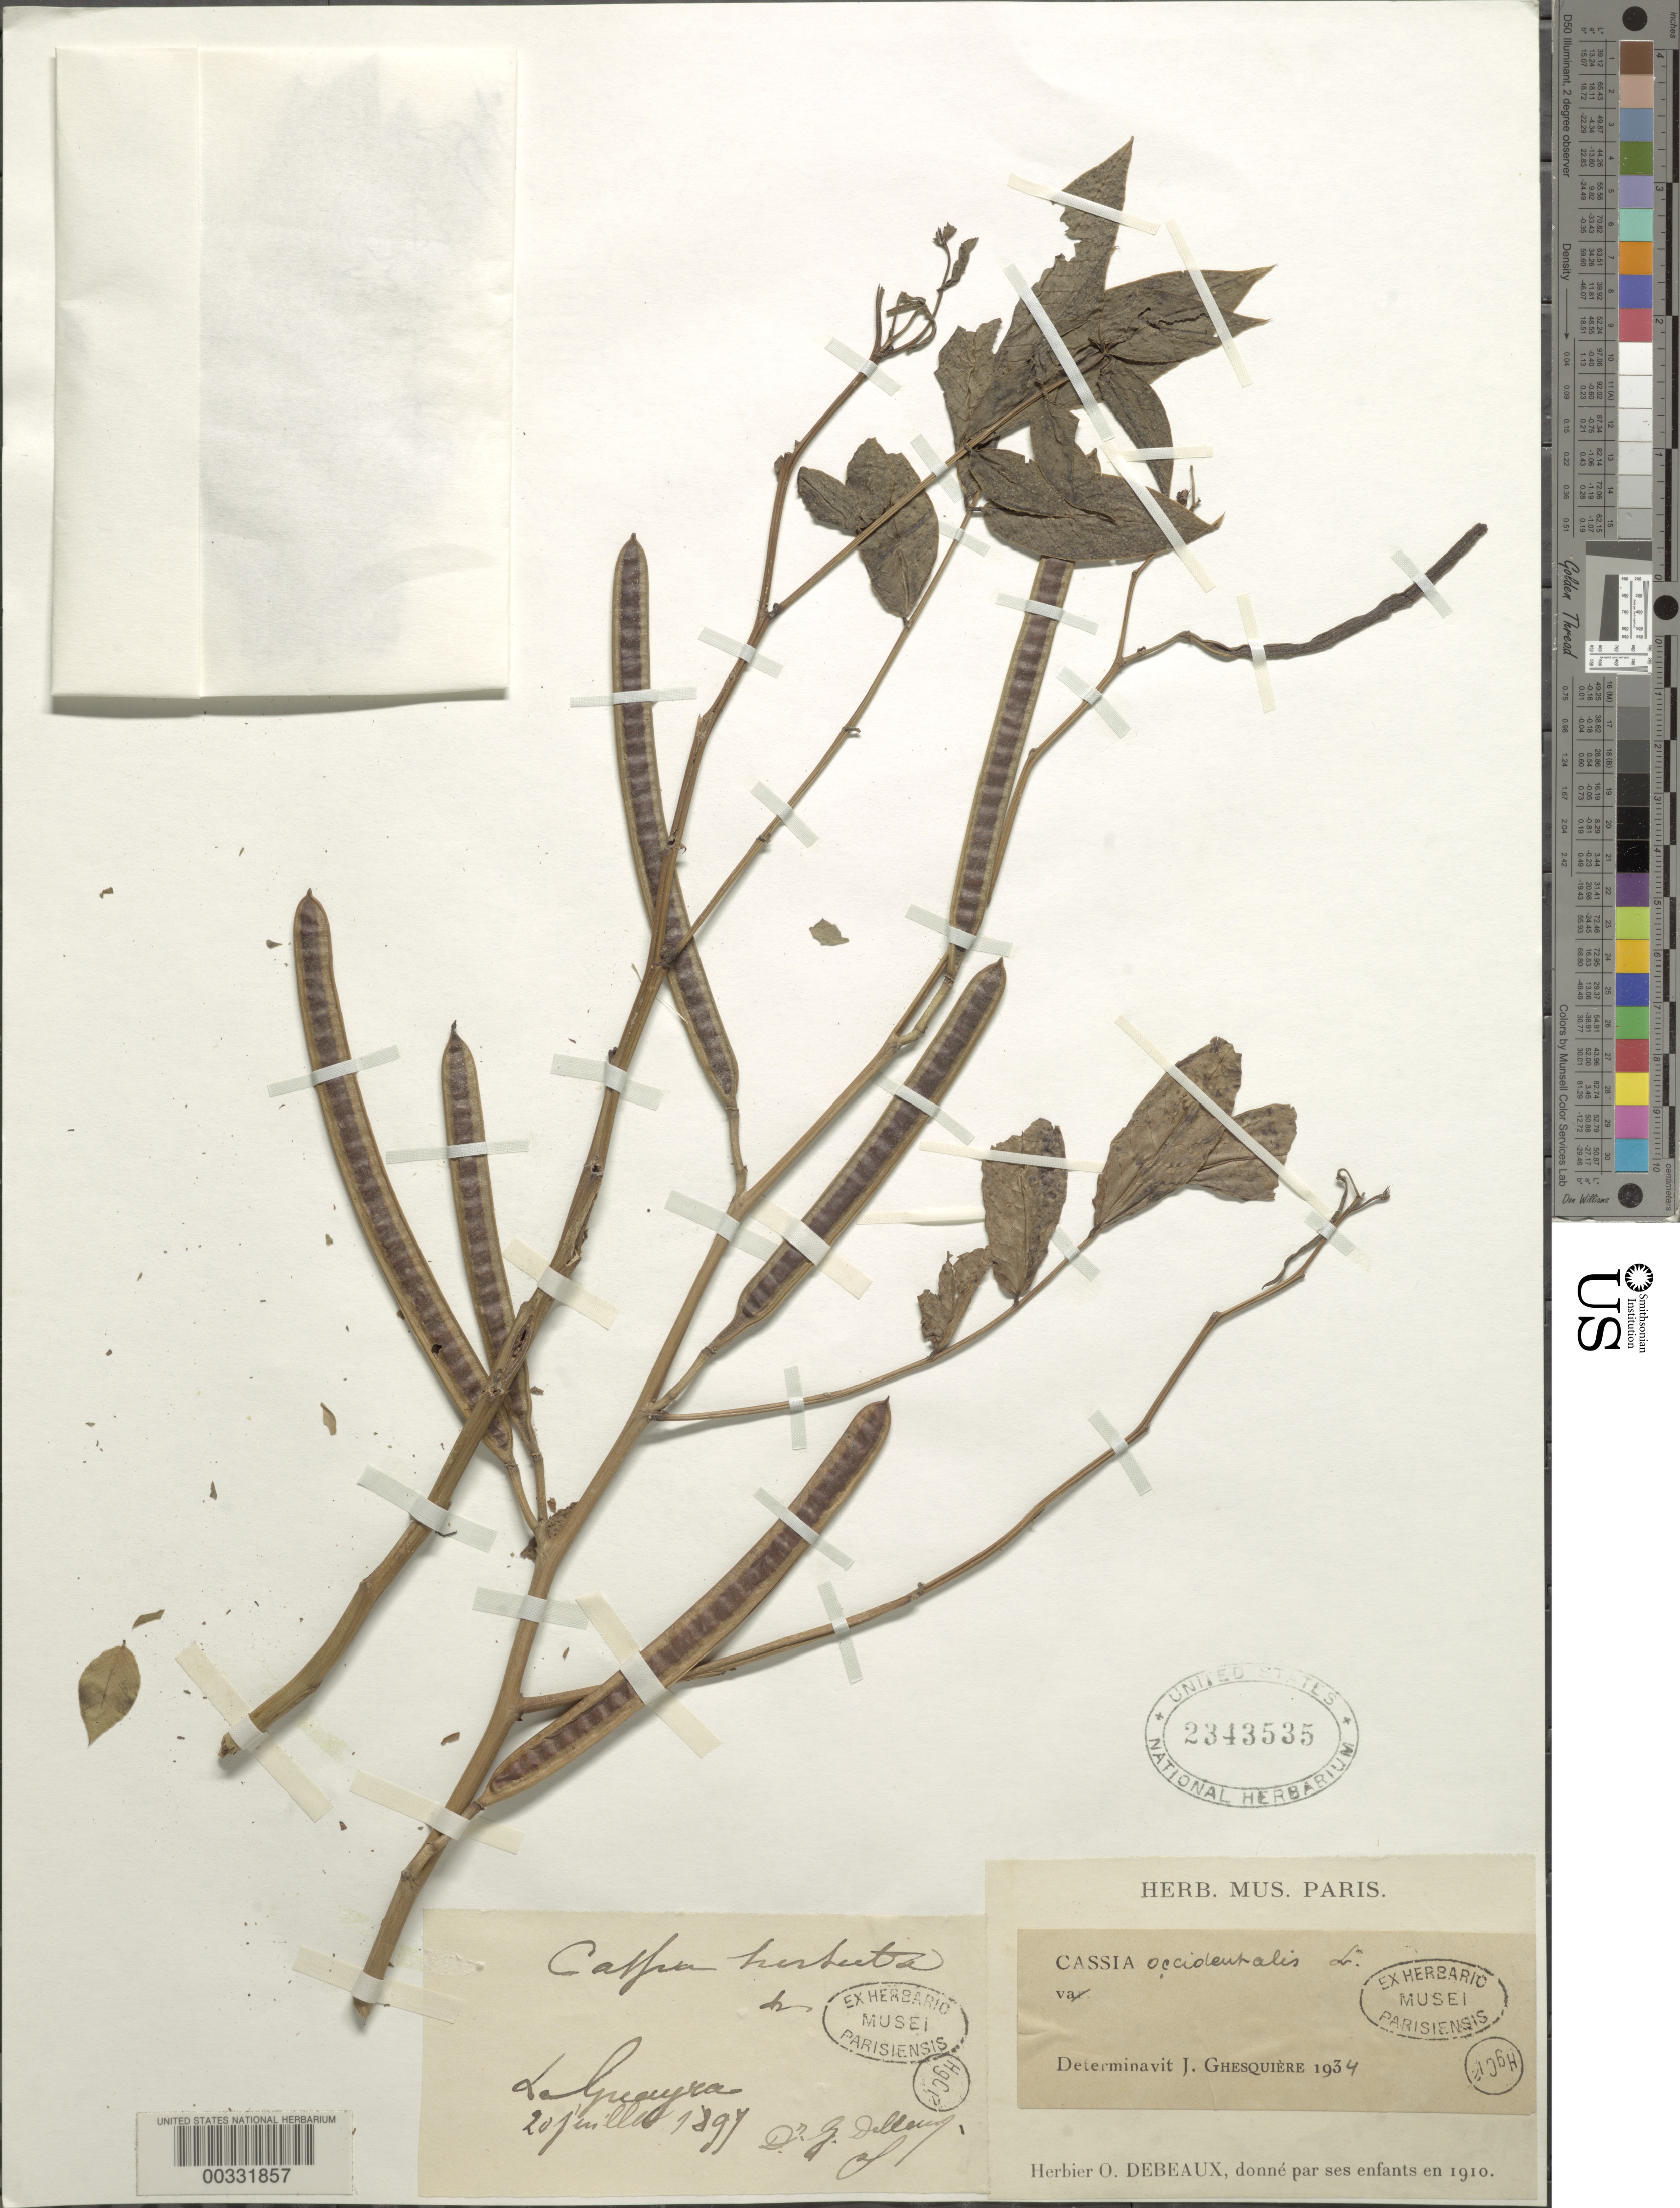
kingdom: Plantae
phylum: Tracheophyta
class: Magnoliopsida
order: Fabales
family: Fabaceae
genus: Senna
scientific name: Senna occidentalis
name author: (L.) Link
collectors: G. Dellong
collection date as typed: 20 Jul 1897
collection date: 1897-07-20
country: Colombia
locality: La Guayra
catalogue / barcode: US 2343535